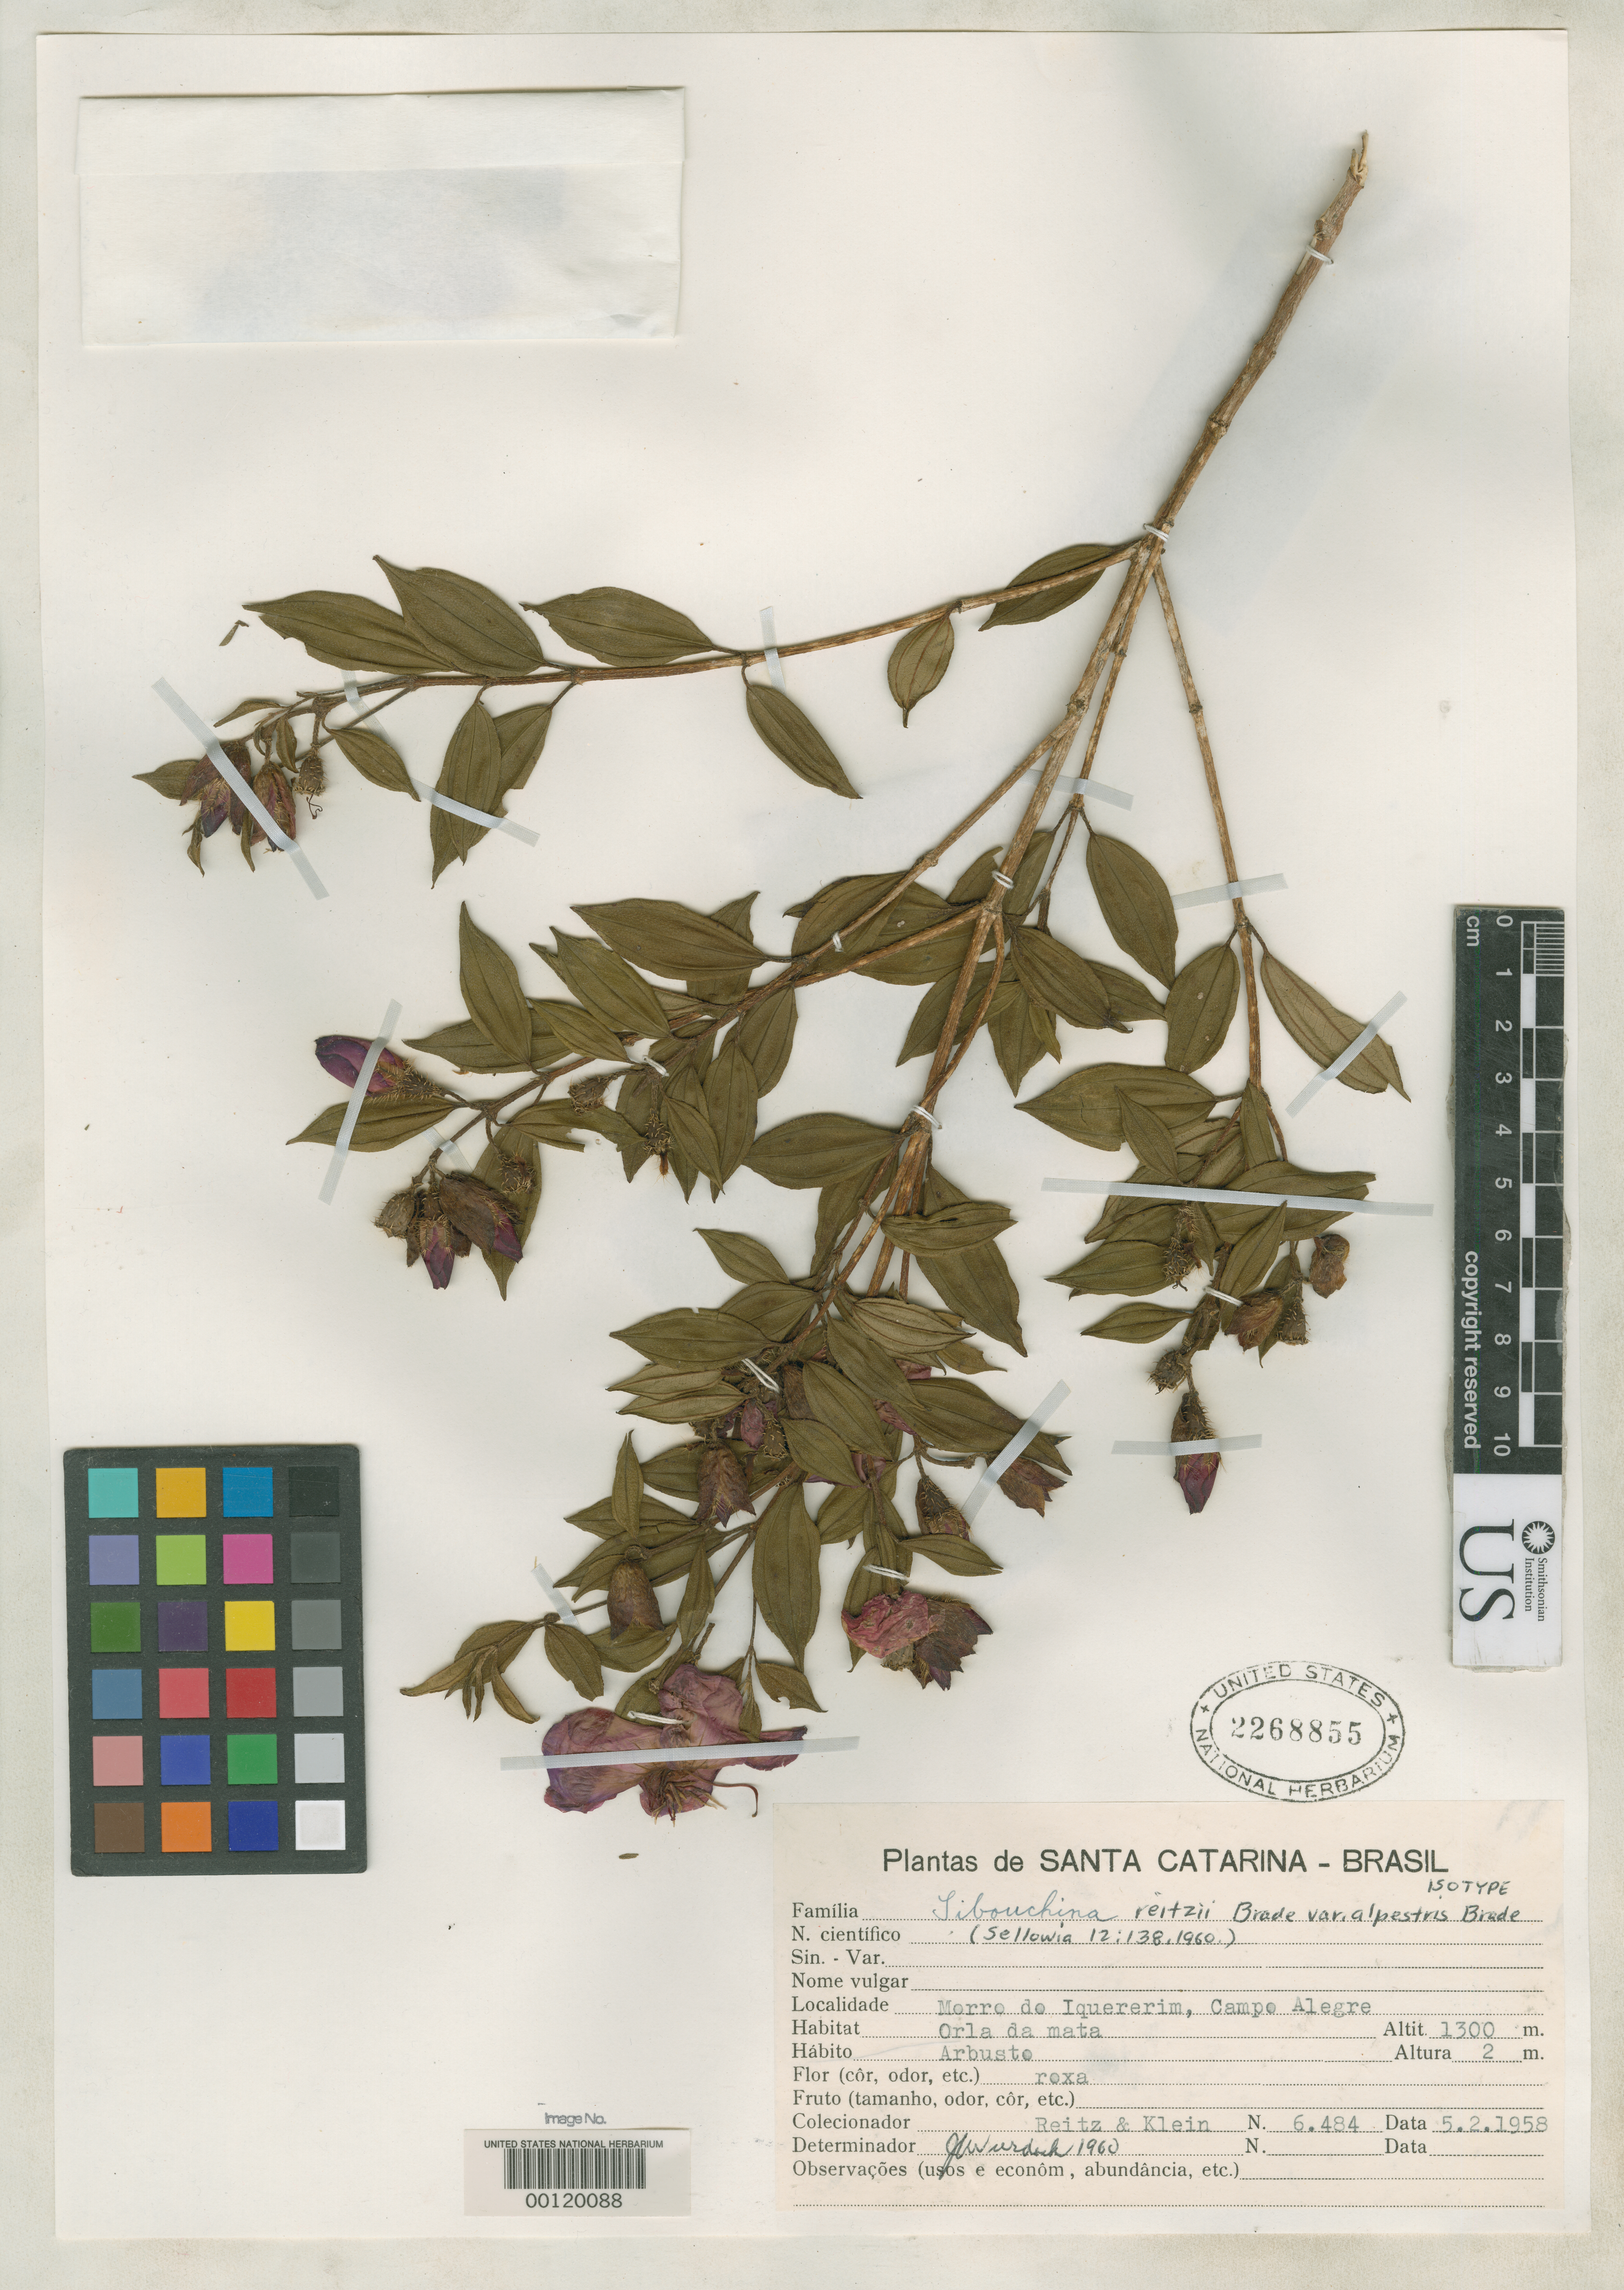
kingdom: Plantae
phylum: Tracheophyta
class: Magnoliopsida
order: Myrtales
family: Melastomataceae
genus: Tibouchina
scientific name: Tibouchina reitzii var. alpestris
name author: Brade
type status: Isotype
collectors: R. Reitz & R. M. Klein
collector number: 6484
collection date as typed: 05 Feb 1958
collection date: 1958-02-05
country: Brazil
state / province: Santa Catarina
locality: Campo Alegre, Morro do Iquererim.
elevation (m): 1300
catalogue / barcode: US 2268855